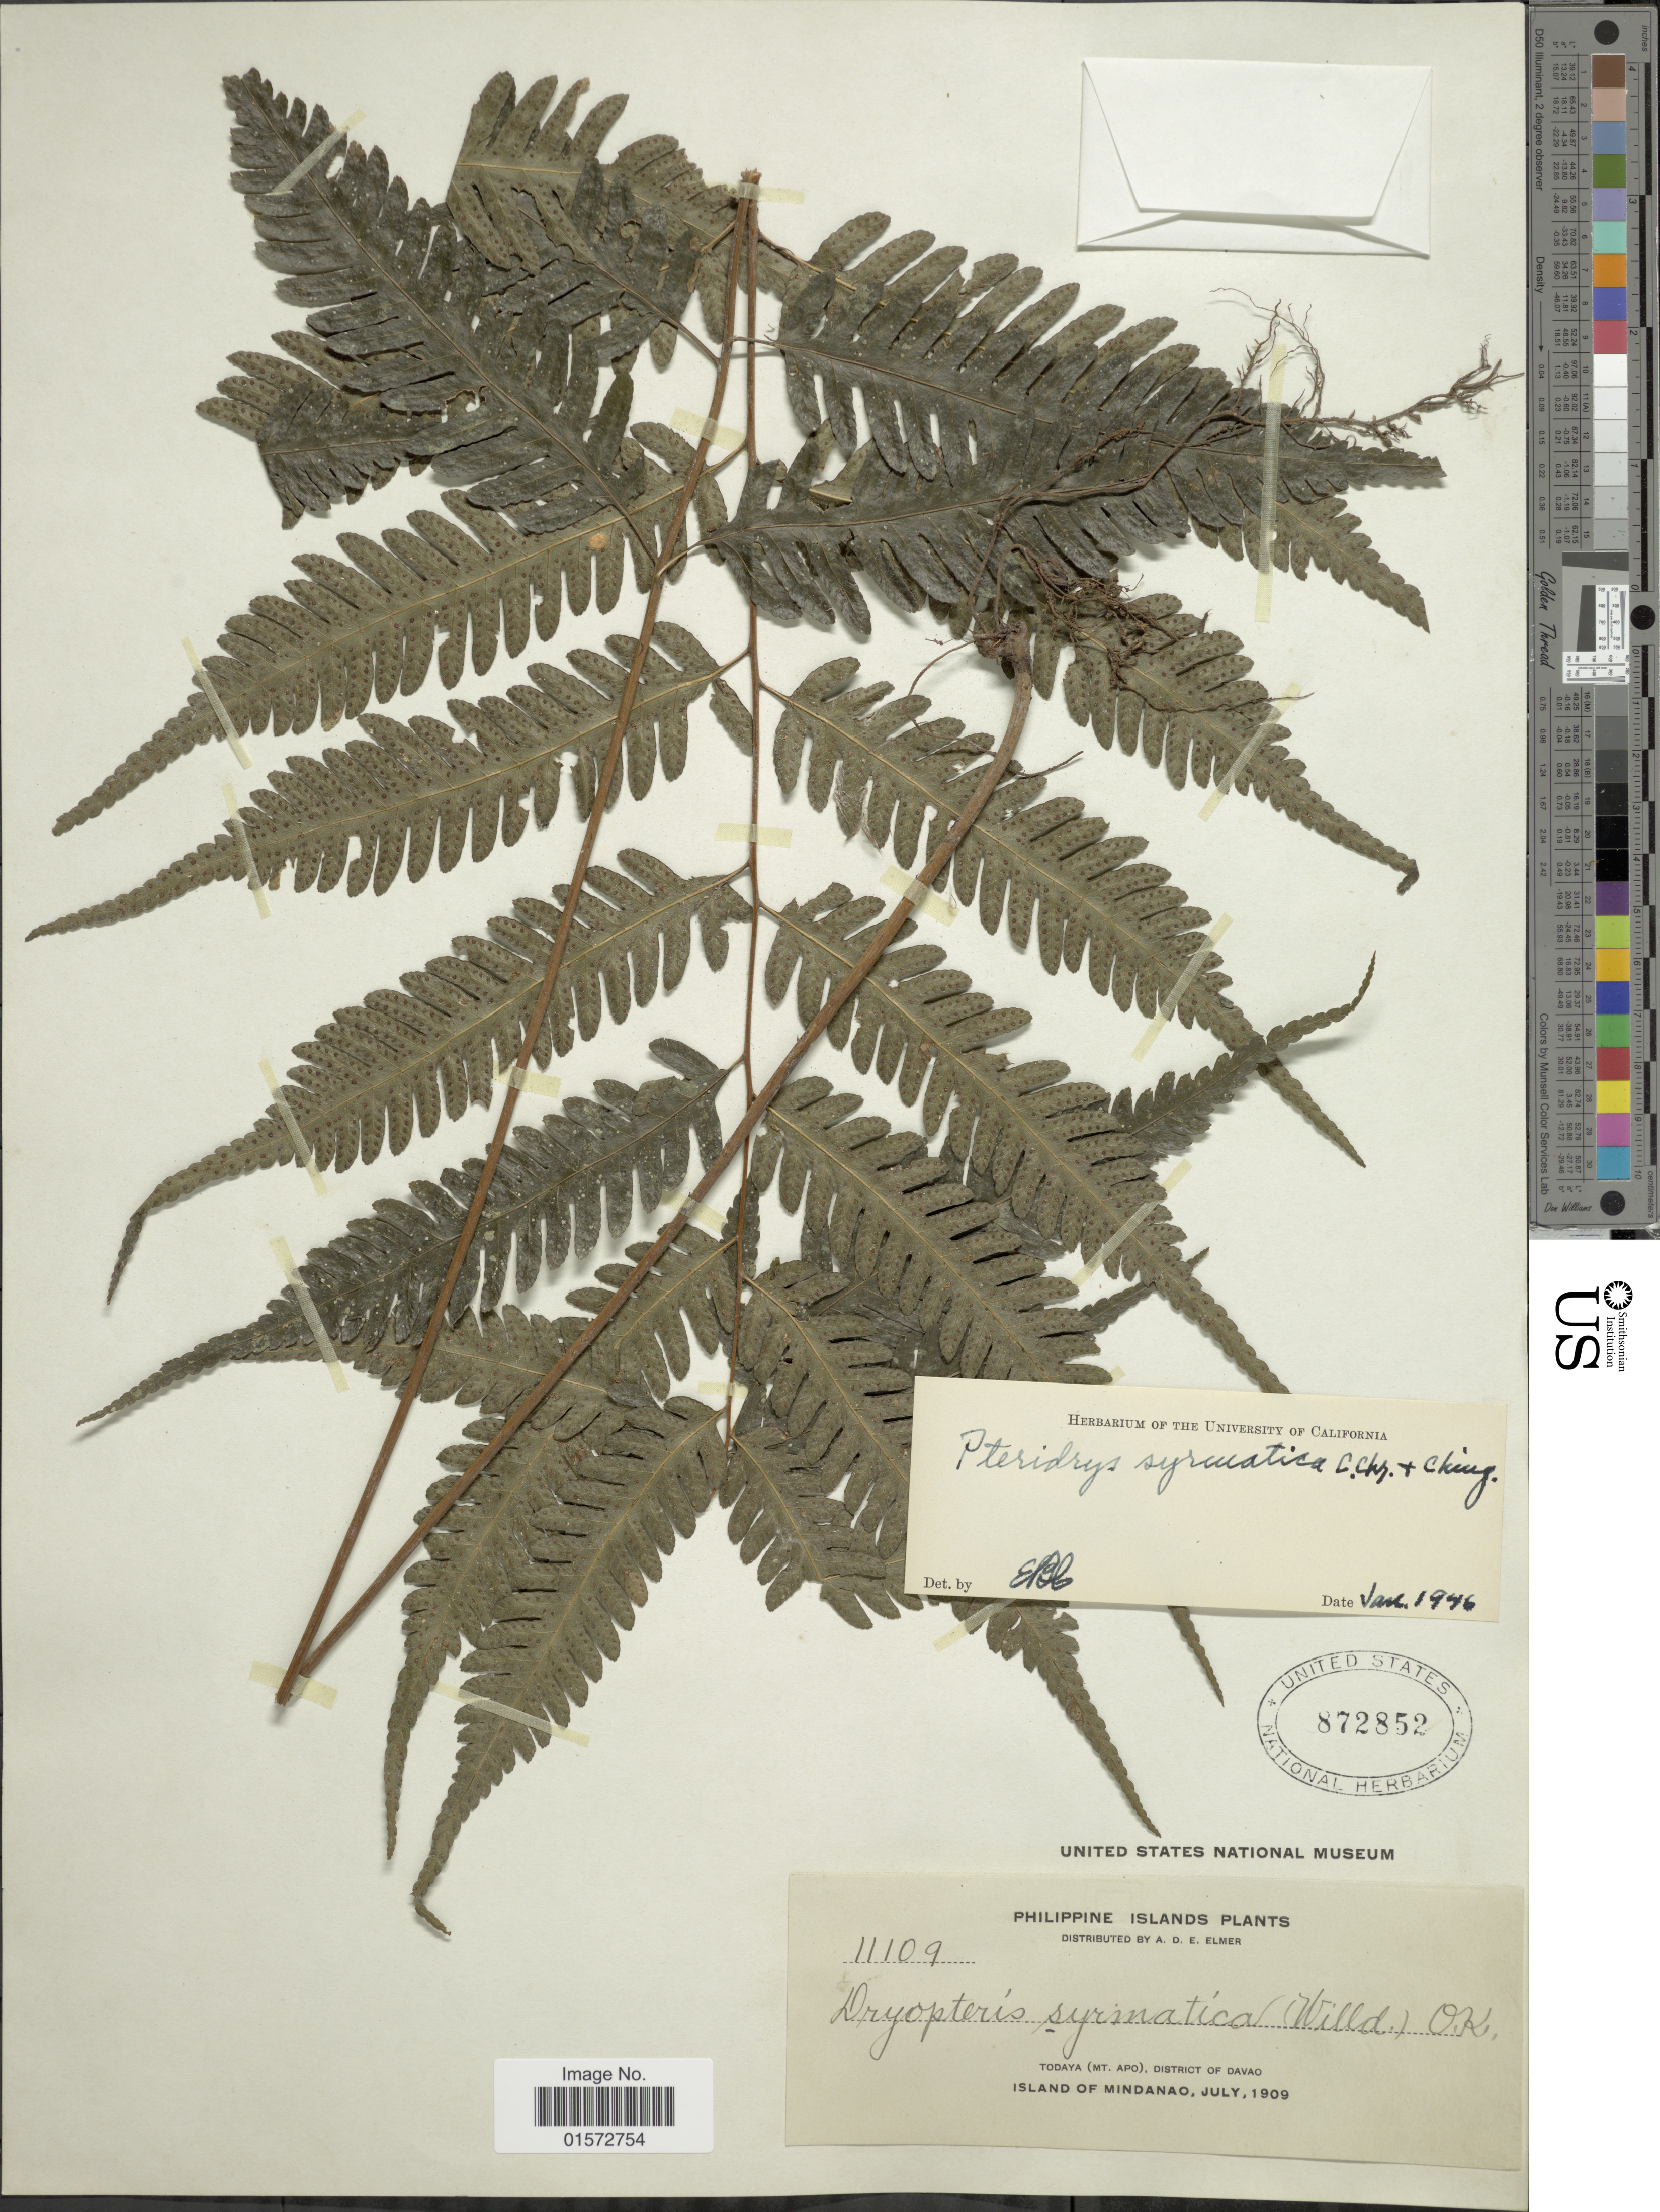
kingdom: Plantae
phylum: Tracheophyta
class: Polypodiopsida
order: Polypodiales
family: Tectariaceae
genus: Pteridrys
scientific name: Pteridrys syrmatica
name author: (Willd.) C. Chr. & Ching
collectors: A. D. E. Elmer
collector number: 11109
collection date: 1909-07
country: Philippines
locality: Todaya (Mt. Apo), District of Davao. Island of Mindanao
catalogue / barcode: US 872852